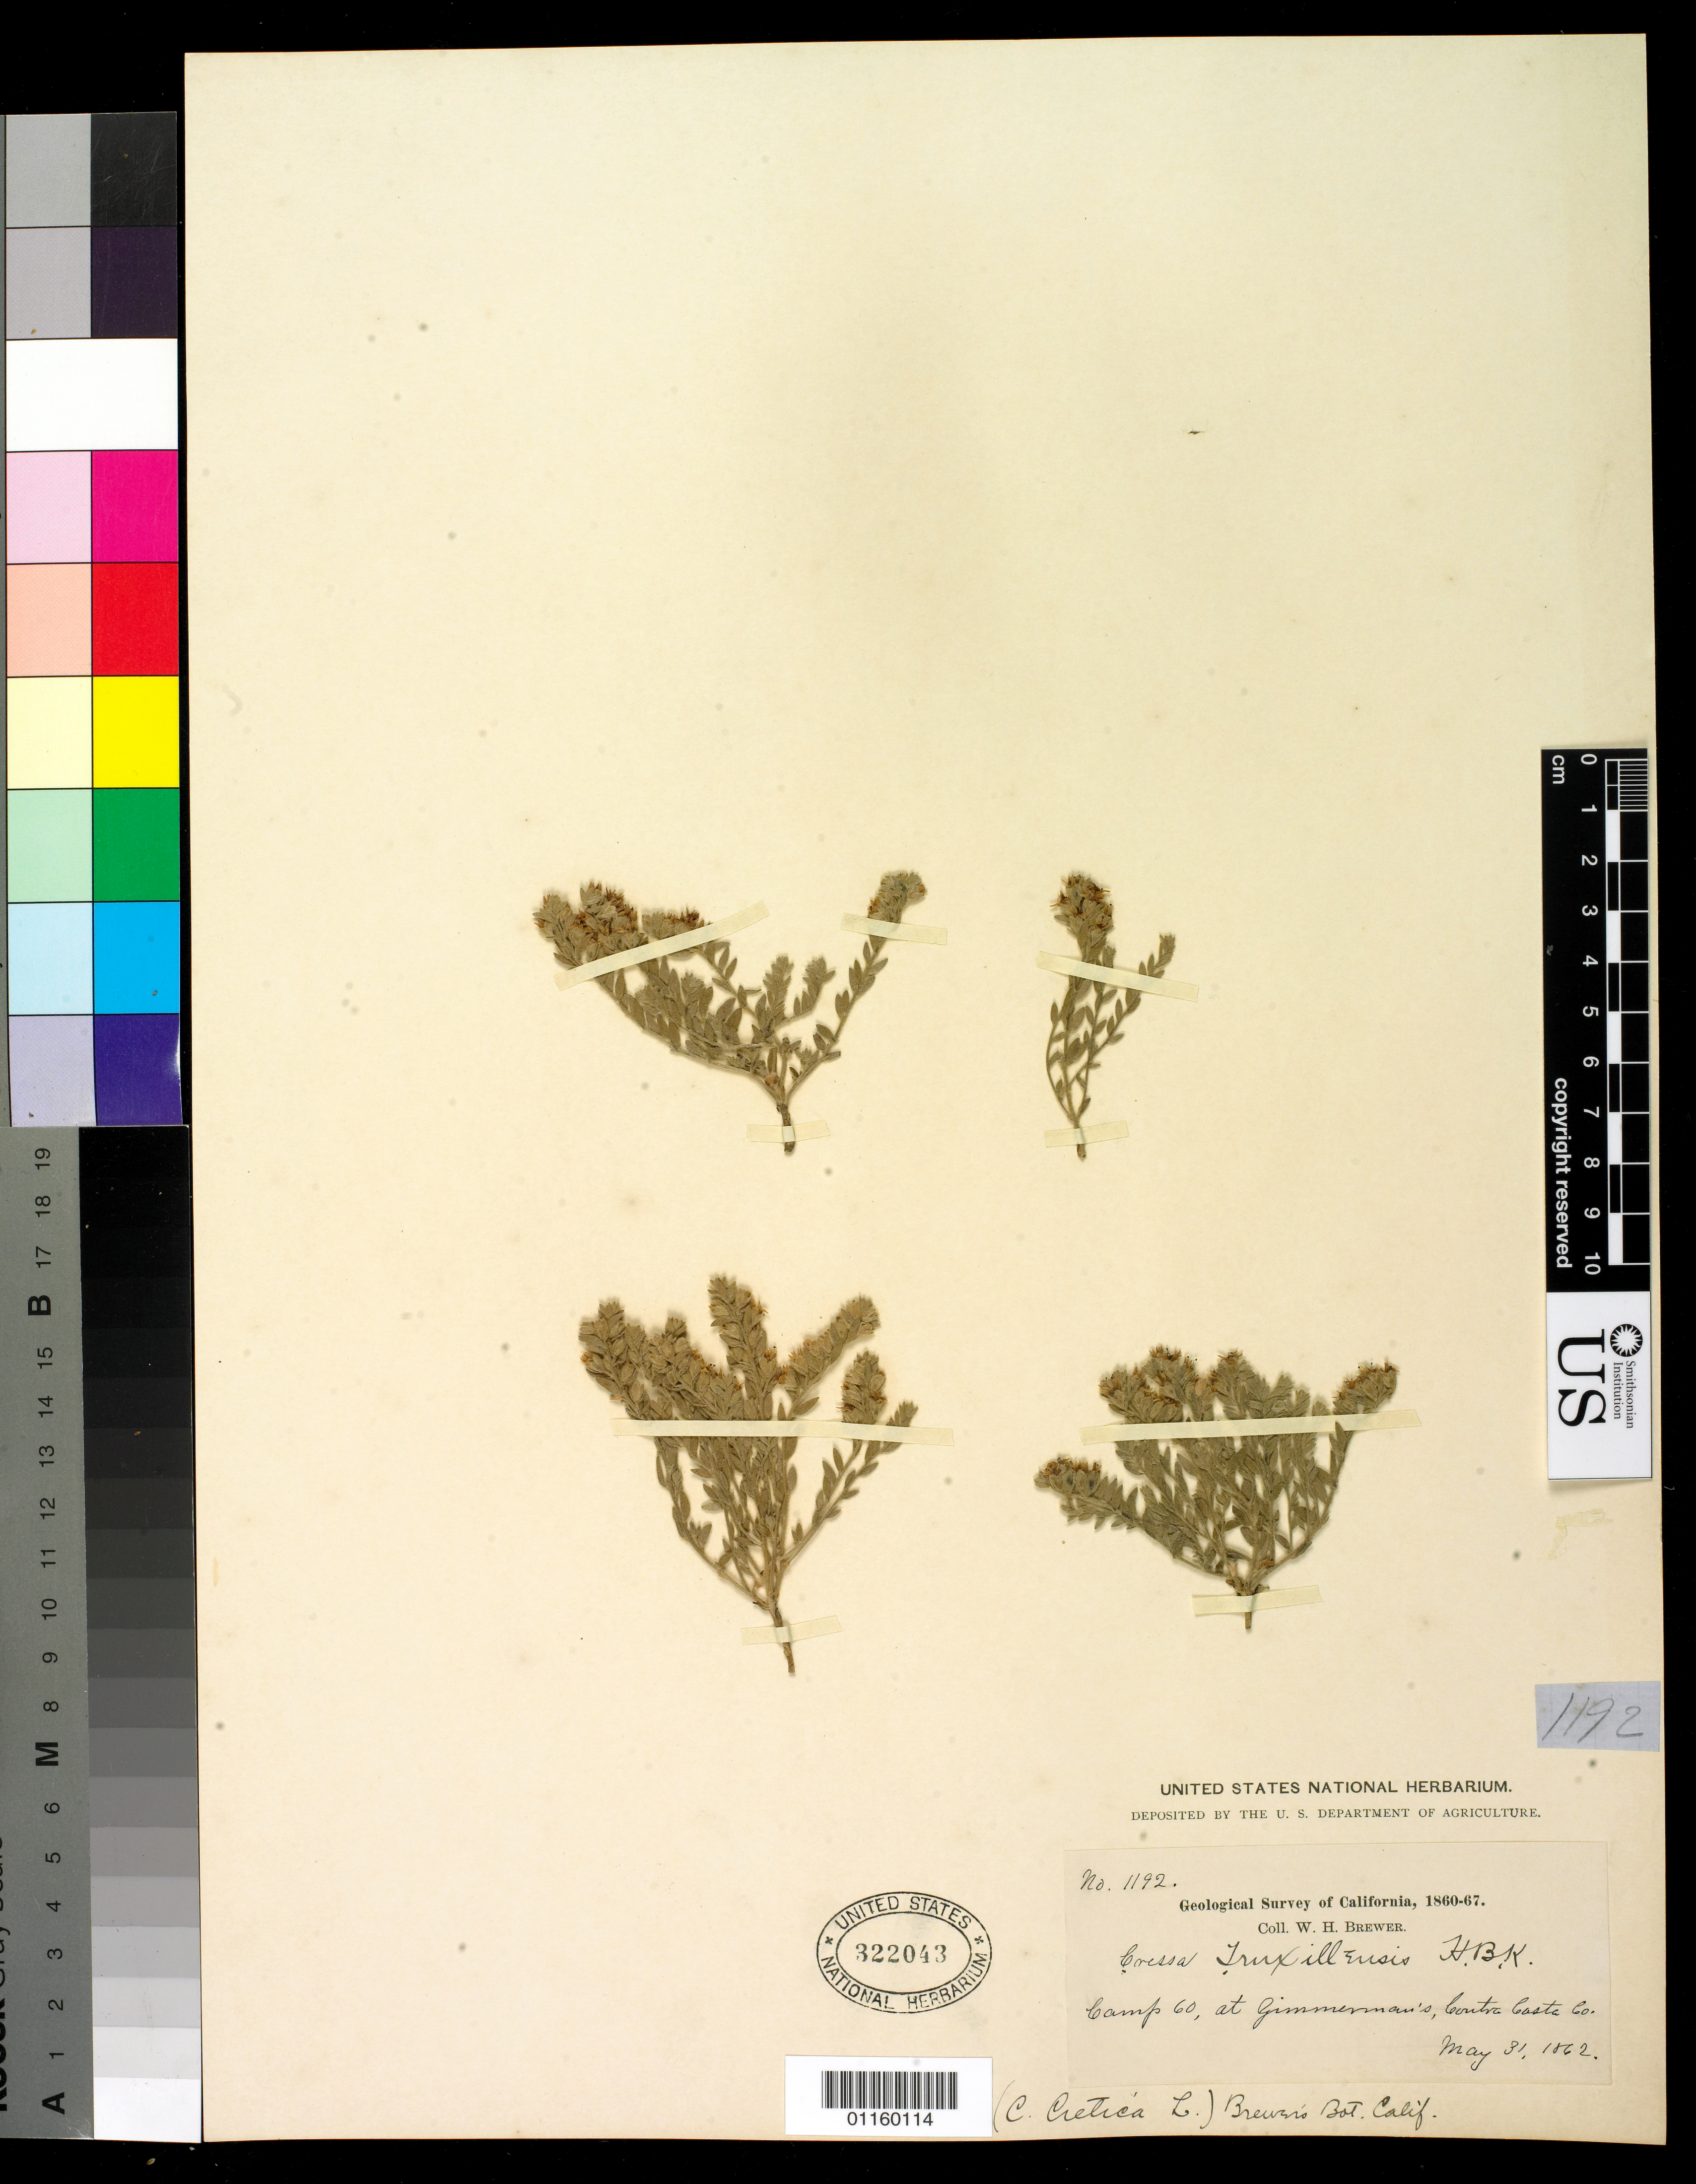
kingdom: Plantae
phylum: Tracheophyta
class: Magnoliopsida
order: Solanales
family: Convolvulaceae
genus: Cressa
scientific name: Cressa truxillensis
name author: Kunth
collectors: W. H. Brewer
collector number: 1192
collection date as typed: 31 May 1862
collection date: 1862-05-31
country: United States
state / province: California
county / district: Contra Costa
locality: Camp 60 at Zimmerman's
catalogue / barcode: US 322043